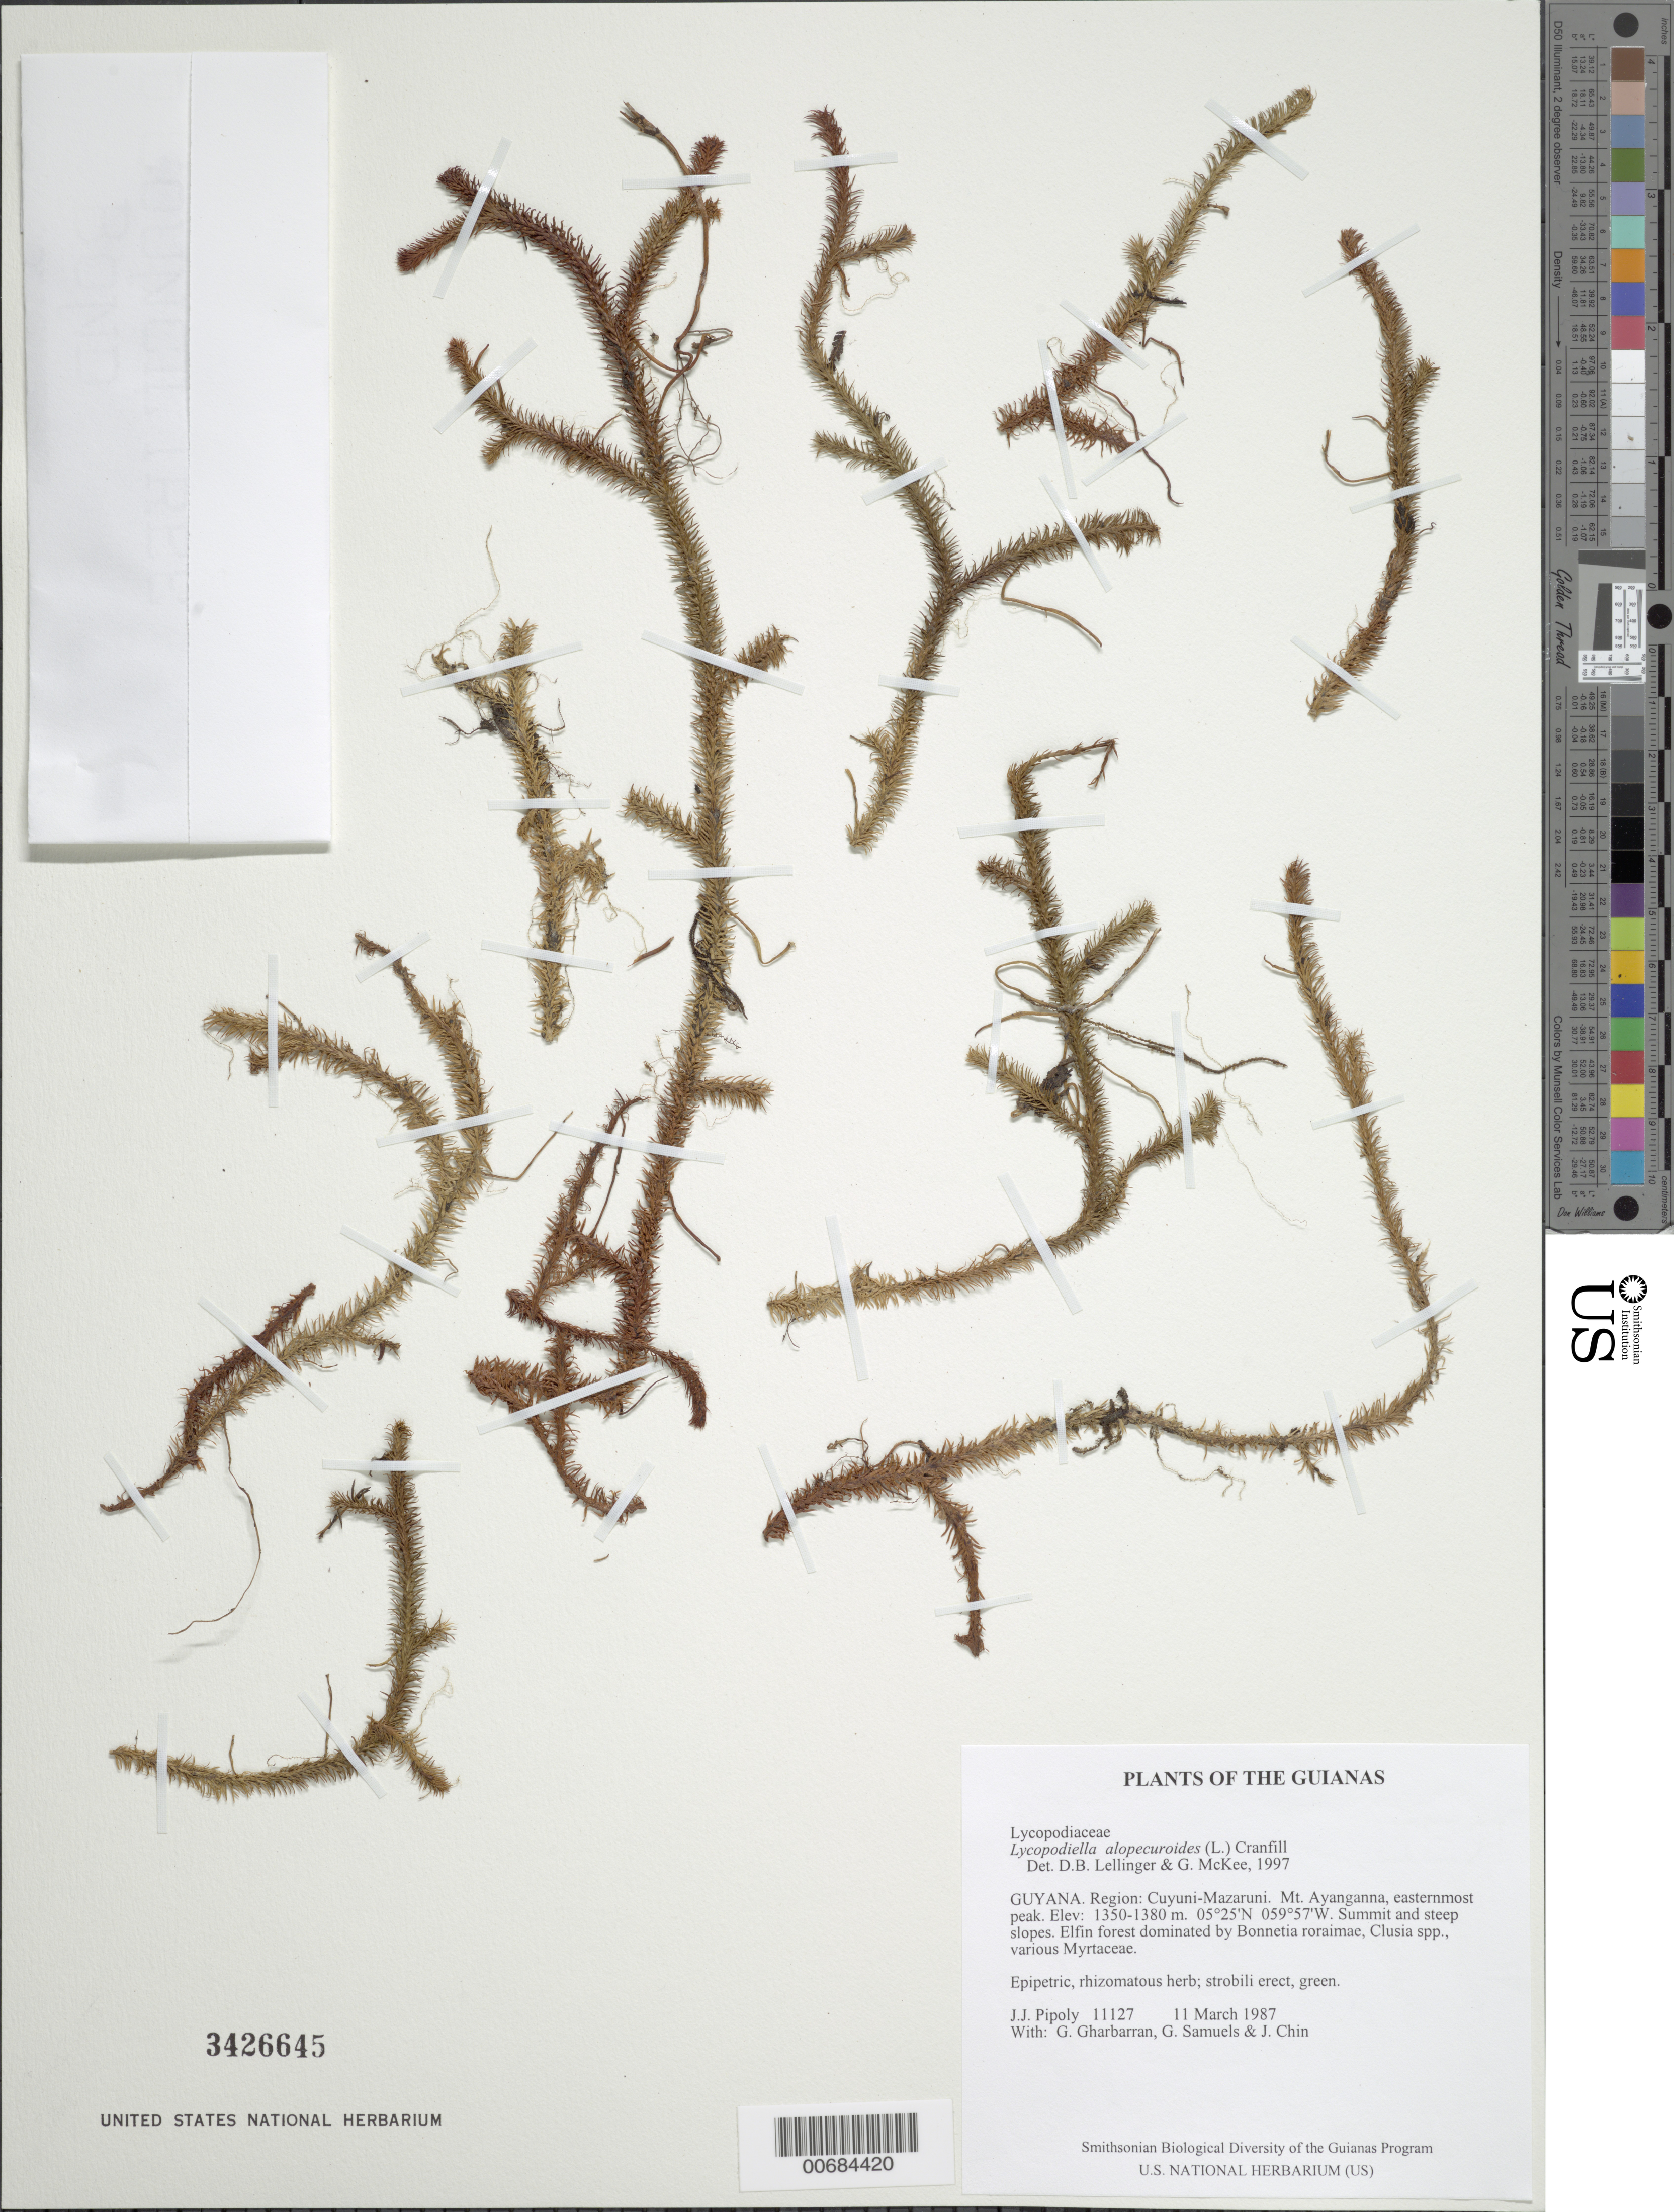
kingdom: Plantae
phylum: Tracheophyta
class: Lycopodiopsida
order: Lycopodiales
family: Lycopodiaceae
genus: Lycopodiella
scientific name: Lycopodiella alopecuroides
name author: (L.) Cranfill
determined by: Lellinger, D. B.; McKee, G. S.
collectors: J. J. Pipoly, G. Gharbarran, G. Samuels & J. Chin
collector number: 11127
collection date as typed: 11 March 1987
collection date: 1987-03-11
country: Guyana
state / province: Cuyuni-Mazaruni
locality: Mt. Ayanganna, easternmost peak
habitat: Summit and steep slopes. Elfin forest dominated by Bonnetia roraimae, Clusia spp., various Myrtaceae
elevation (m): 1350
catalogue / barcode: US 3426645